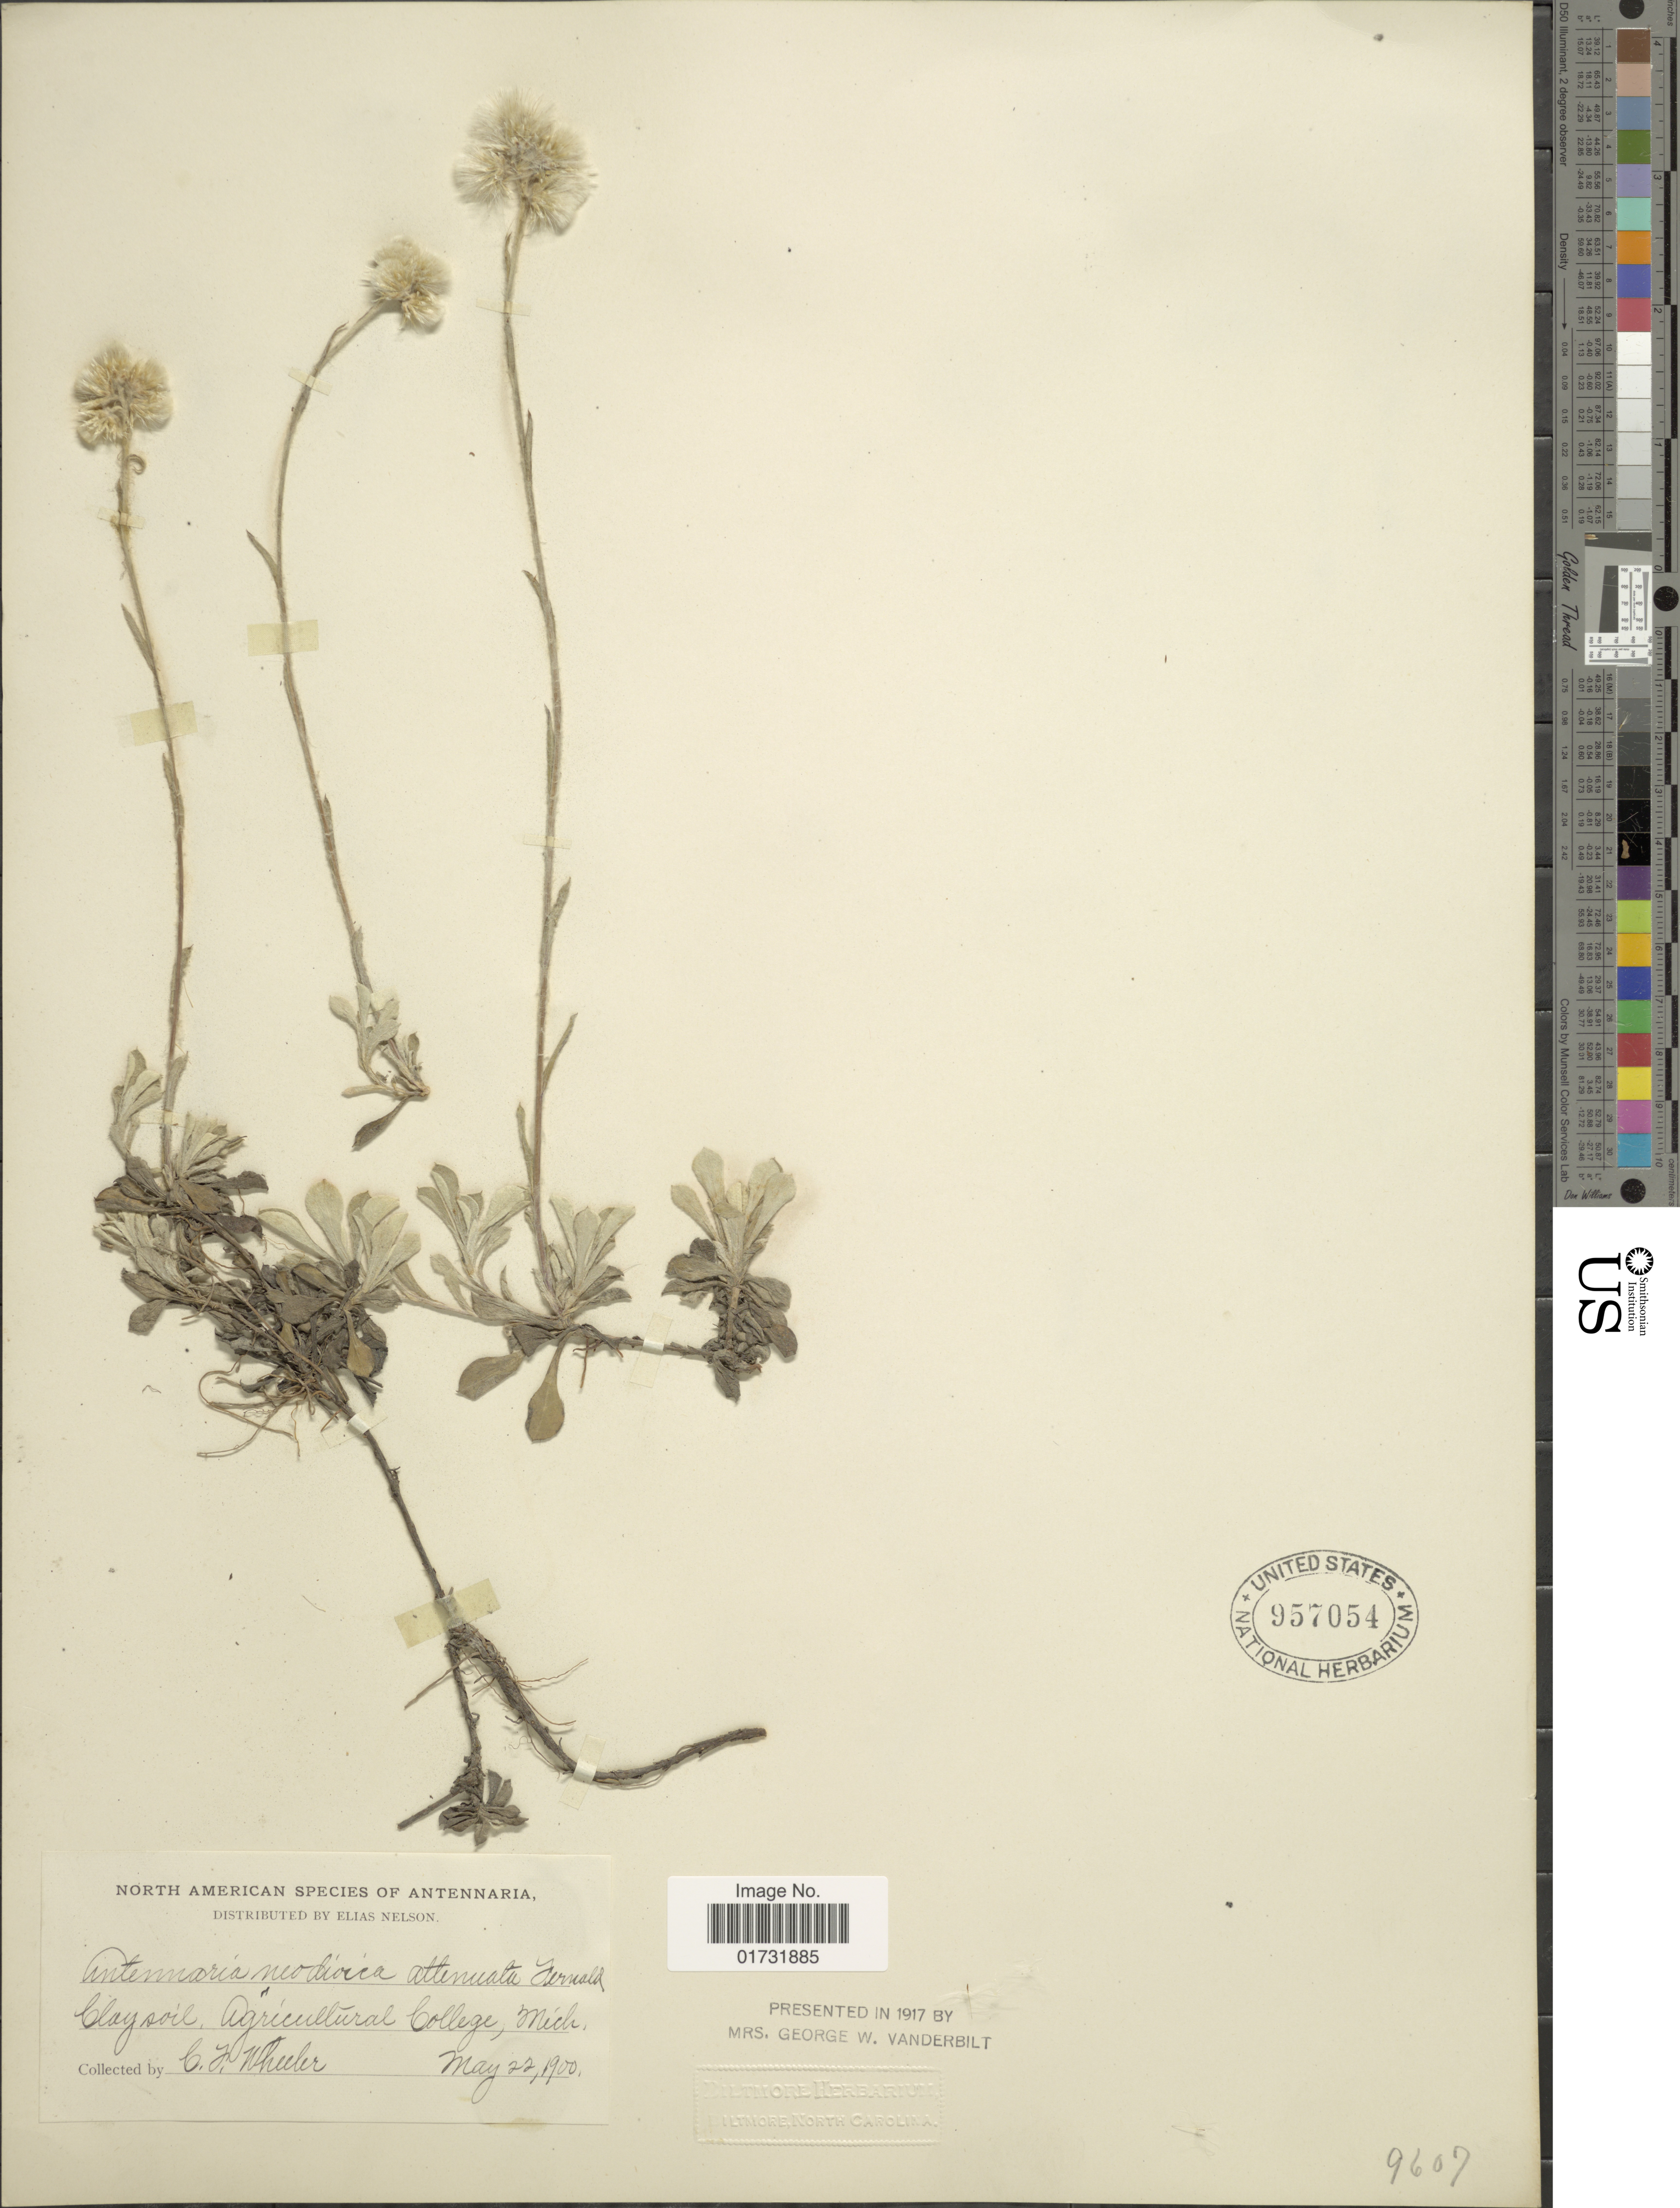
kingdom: Plantae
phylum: Tracheophyta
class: Magnoliopsida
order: Asterales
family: Asteraceae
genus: Antennaria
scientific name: Antennaria neodioica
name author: Greene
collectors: C. Wheeler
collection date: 1900-05-22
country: United States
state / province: Michigan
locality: Agricultural College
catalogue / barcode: US 957054